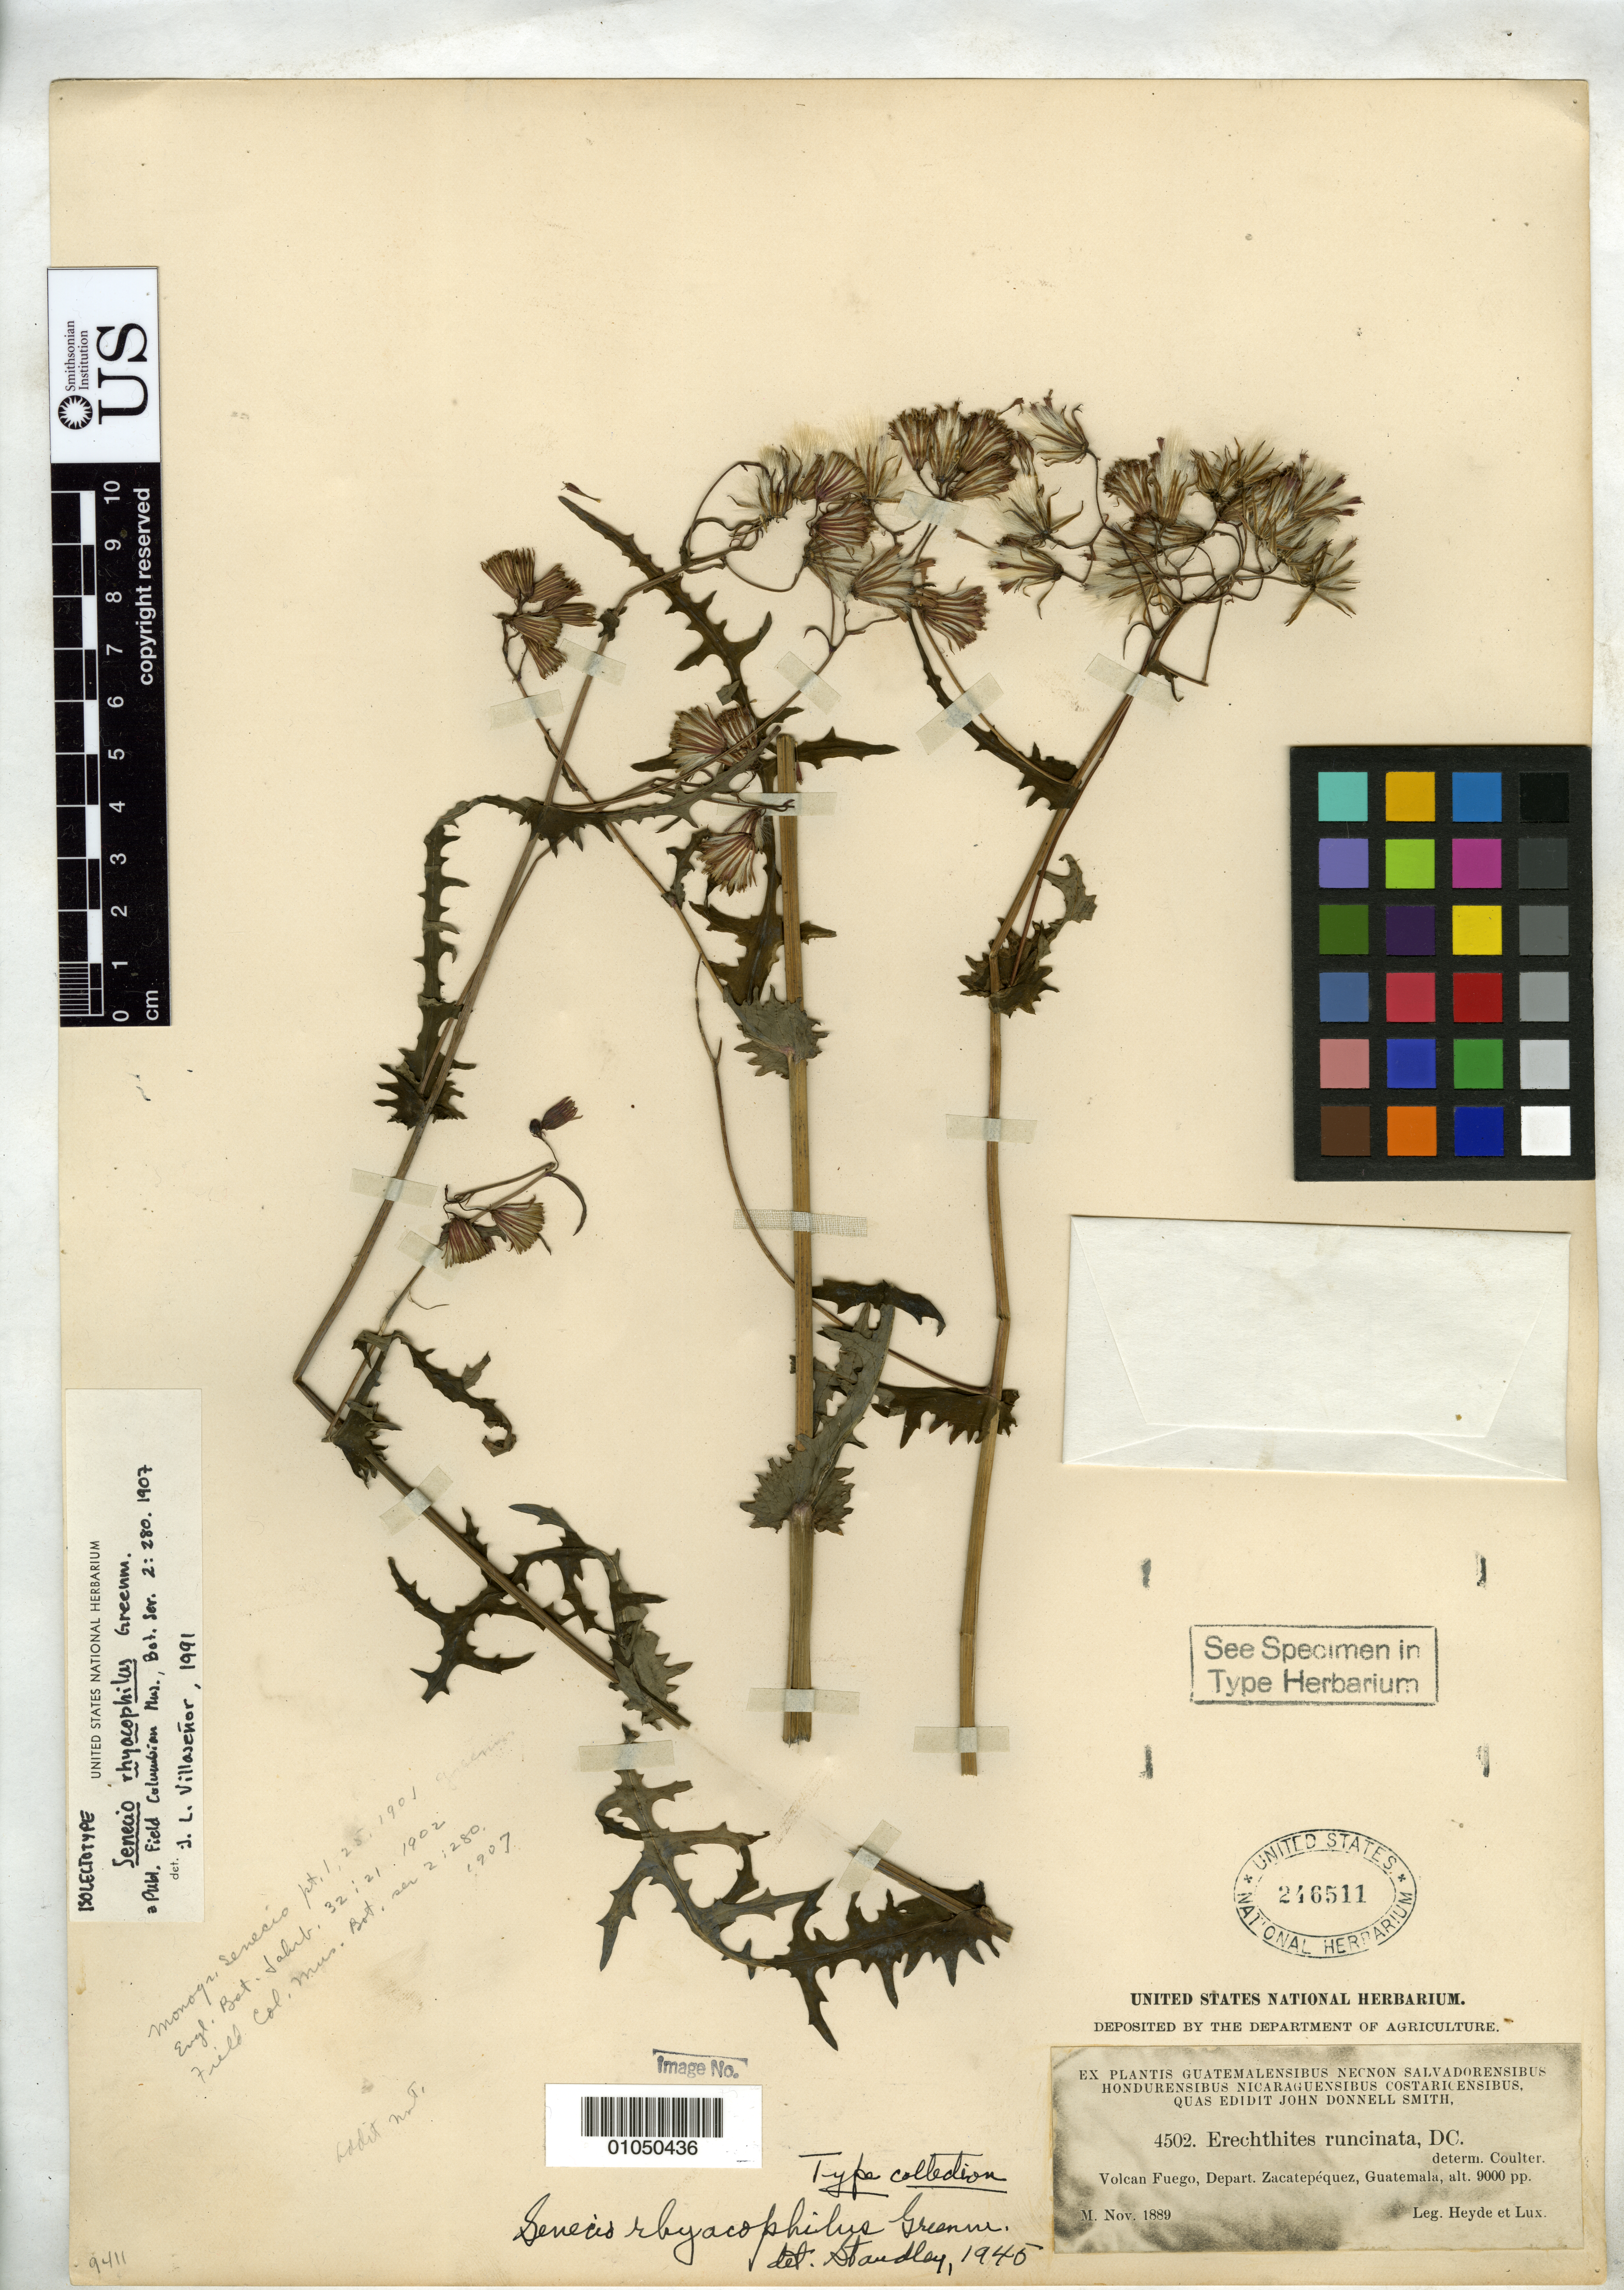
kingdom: Plantae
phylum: Tracheophyta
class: Magnoliopsida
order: Asterales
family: Asteraceae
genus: Senecio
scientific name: Senecio rhyacophilus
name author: Greenm.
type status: Isolectotype; Isosyntype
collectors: E. T. Heyde & E. Lux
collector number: J.D.S. 4502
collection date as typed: Nov 1889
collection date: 1889-11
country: Guatemala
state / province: Suchitepéquez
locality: Volcan Fuego, Depart. Zacatepéquez.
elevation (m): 2743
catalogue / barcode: US 246511